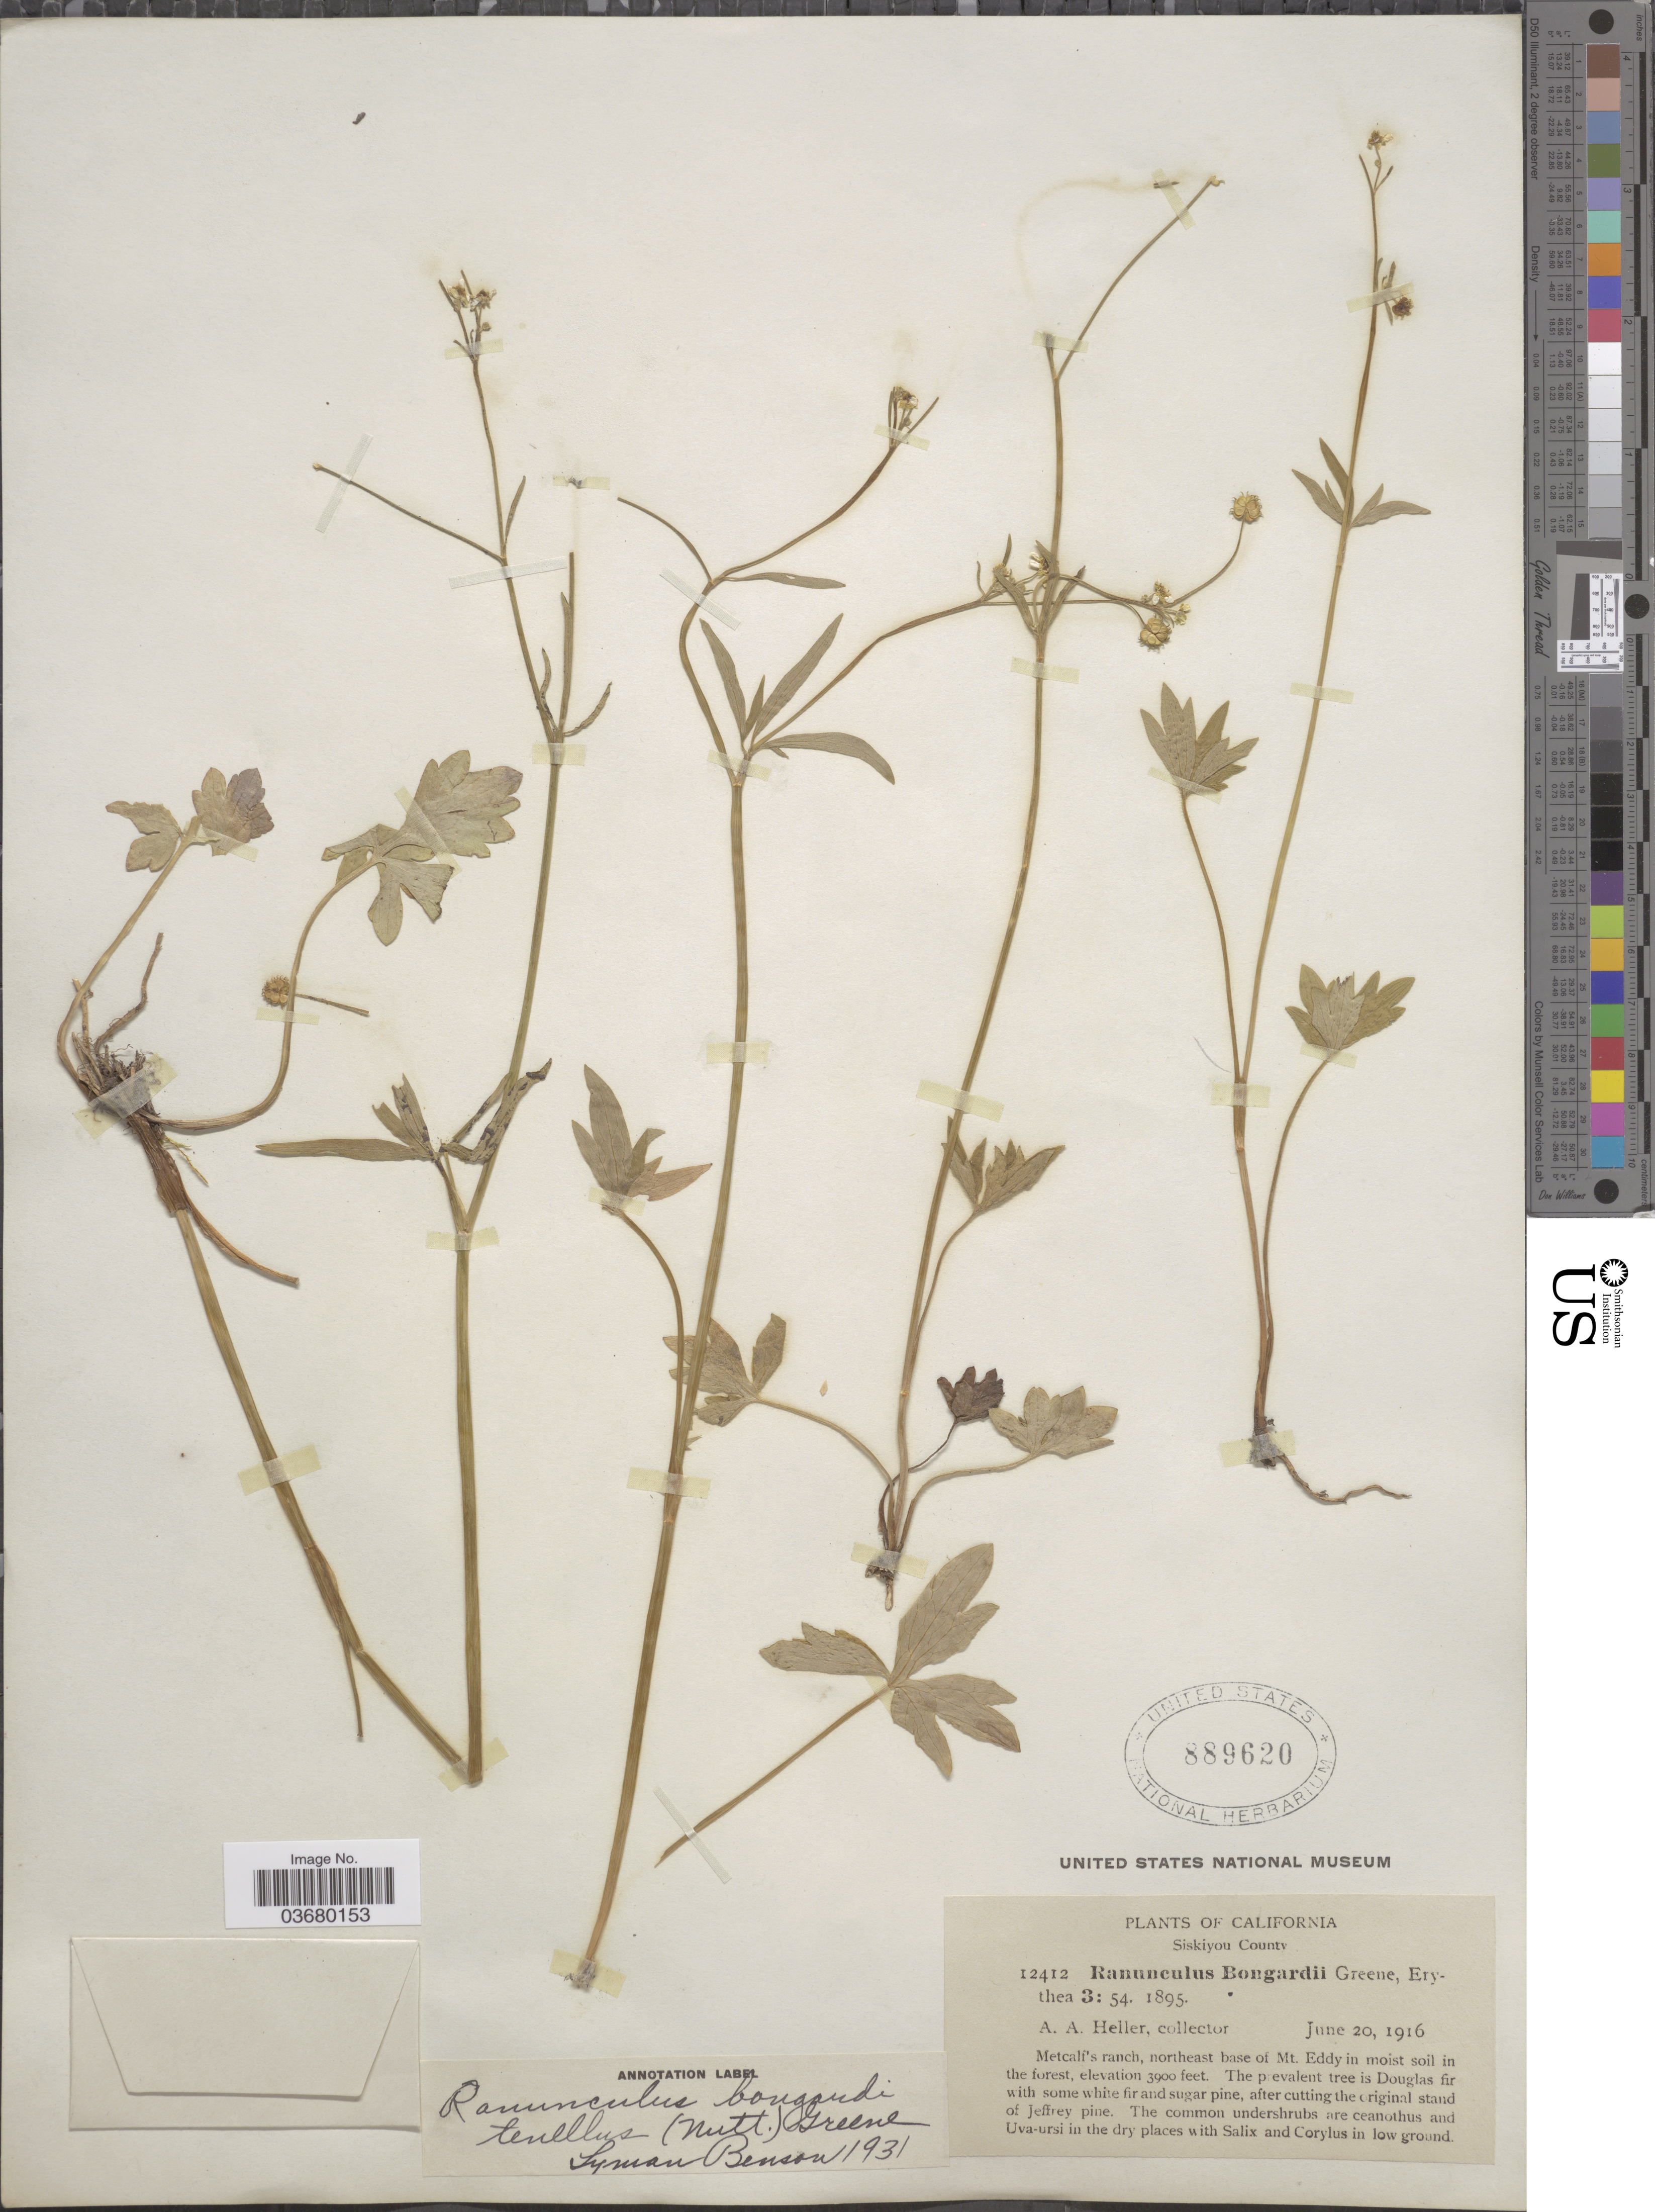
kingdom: Plantae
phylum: Tracheophyta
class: Magnoliopsida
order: Ranunculales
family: Ranunculaceae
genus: Ranunculus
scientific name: Ranunculus bongardii var. tenellus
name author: (A. Gray) Greene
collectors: A. A. Heller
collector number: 12412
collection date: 1916-06-20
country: United States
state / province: California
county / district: Siskiyou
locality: Siskiyou County. Metcalf's ranch, northeast base of Mt. Eddy.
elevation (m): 1189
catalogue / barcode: US 889620